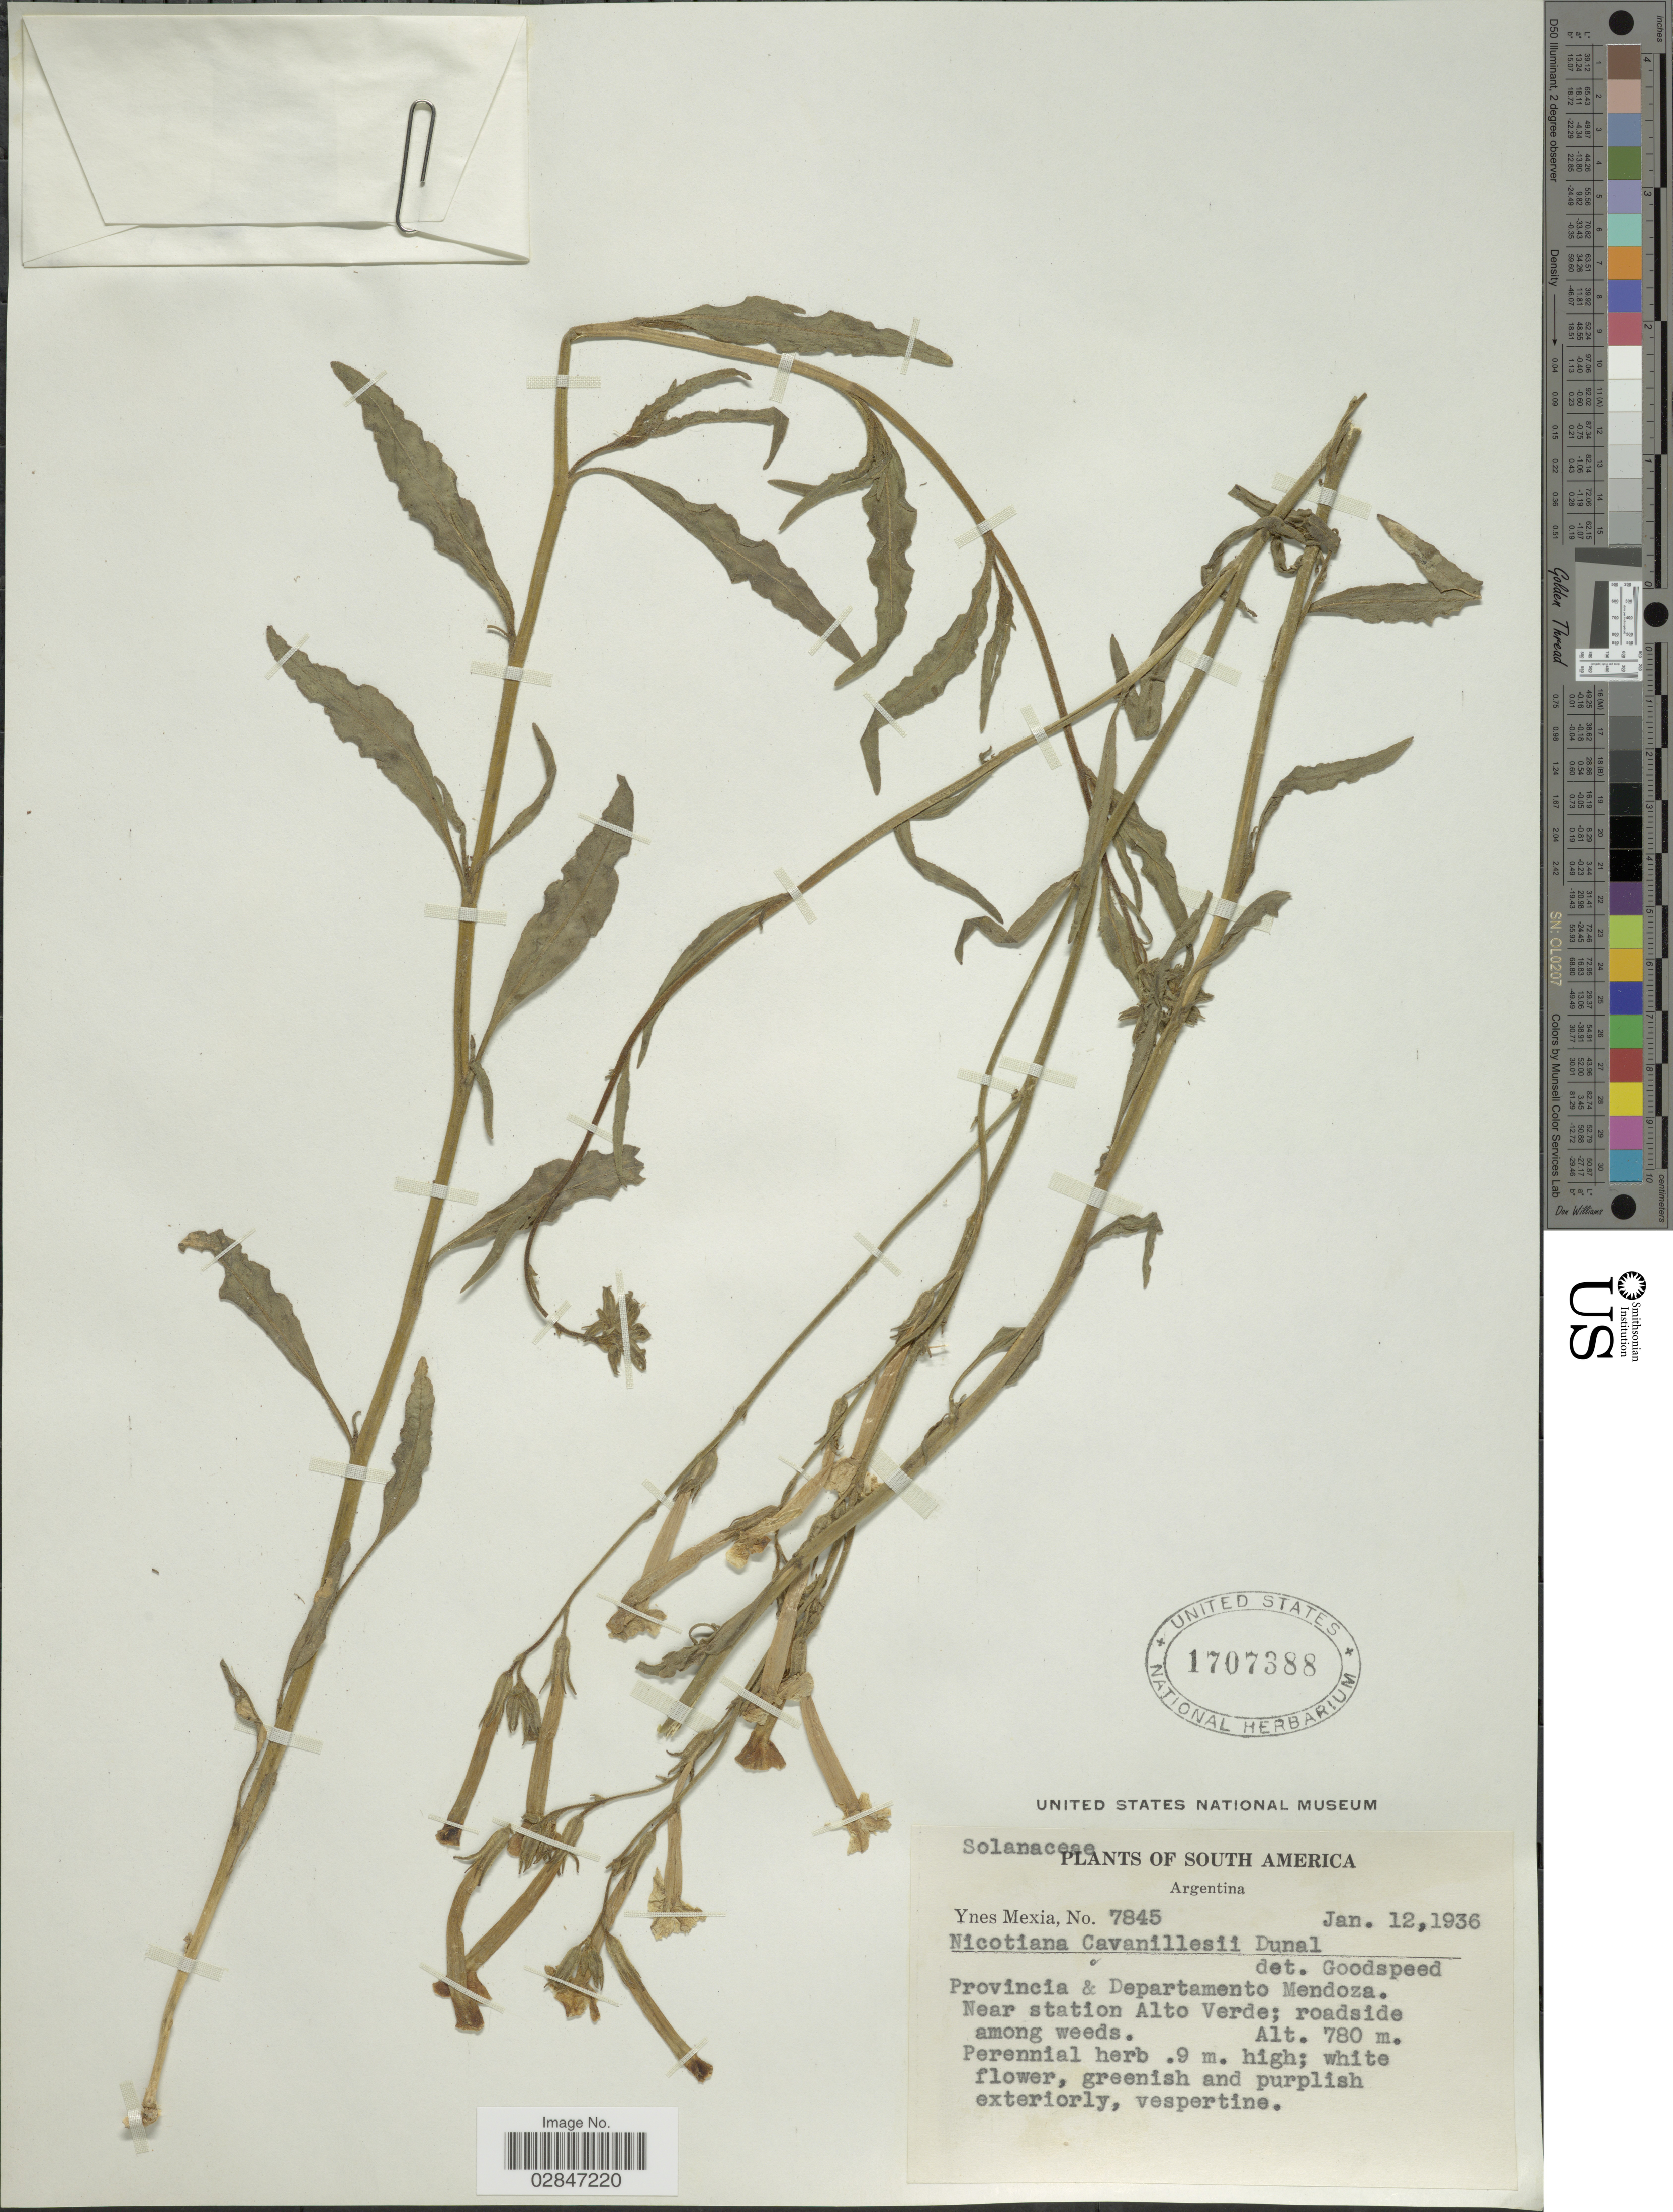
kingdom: Plantae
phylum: Tracheophyta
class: Magnoliopsida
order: Solanales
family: Solanaceae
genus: Nicotiana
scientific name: Nicotiana plumbaginifolia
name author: Viv.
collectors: Y. Mexia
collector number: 7845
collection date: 1936-01-12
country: Argentina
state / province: Mendoza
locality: Provincia & Departamento Mendoza, Near station Alto Verde.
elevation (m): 780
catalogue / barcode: US 1707388